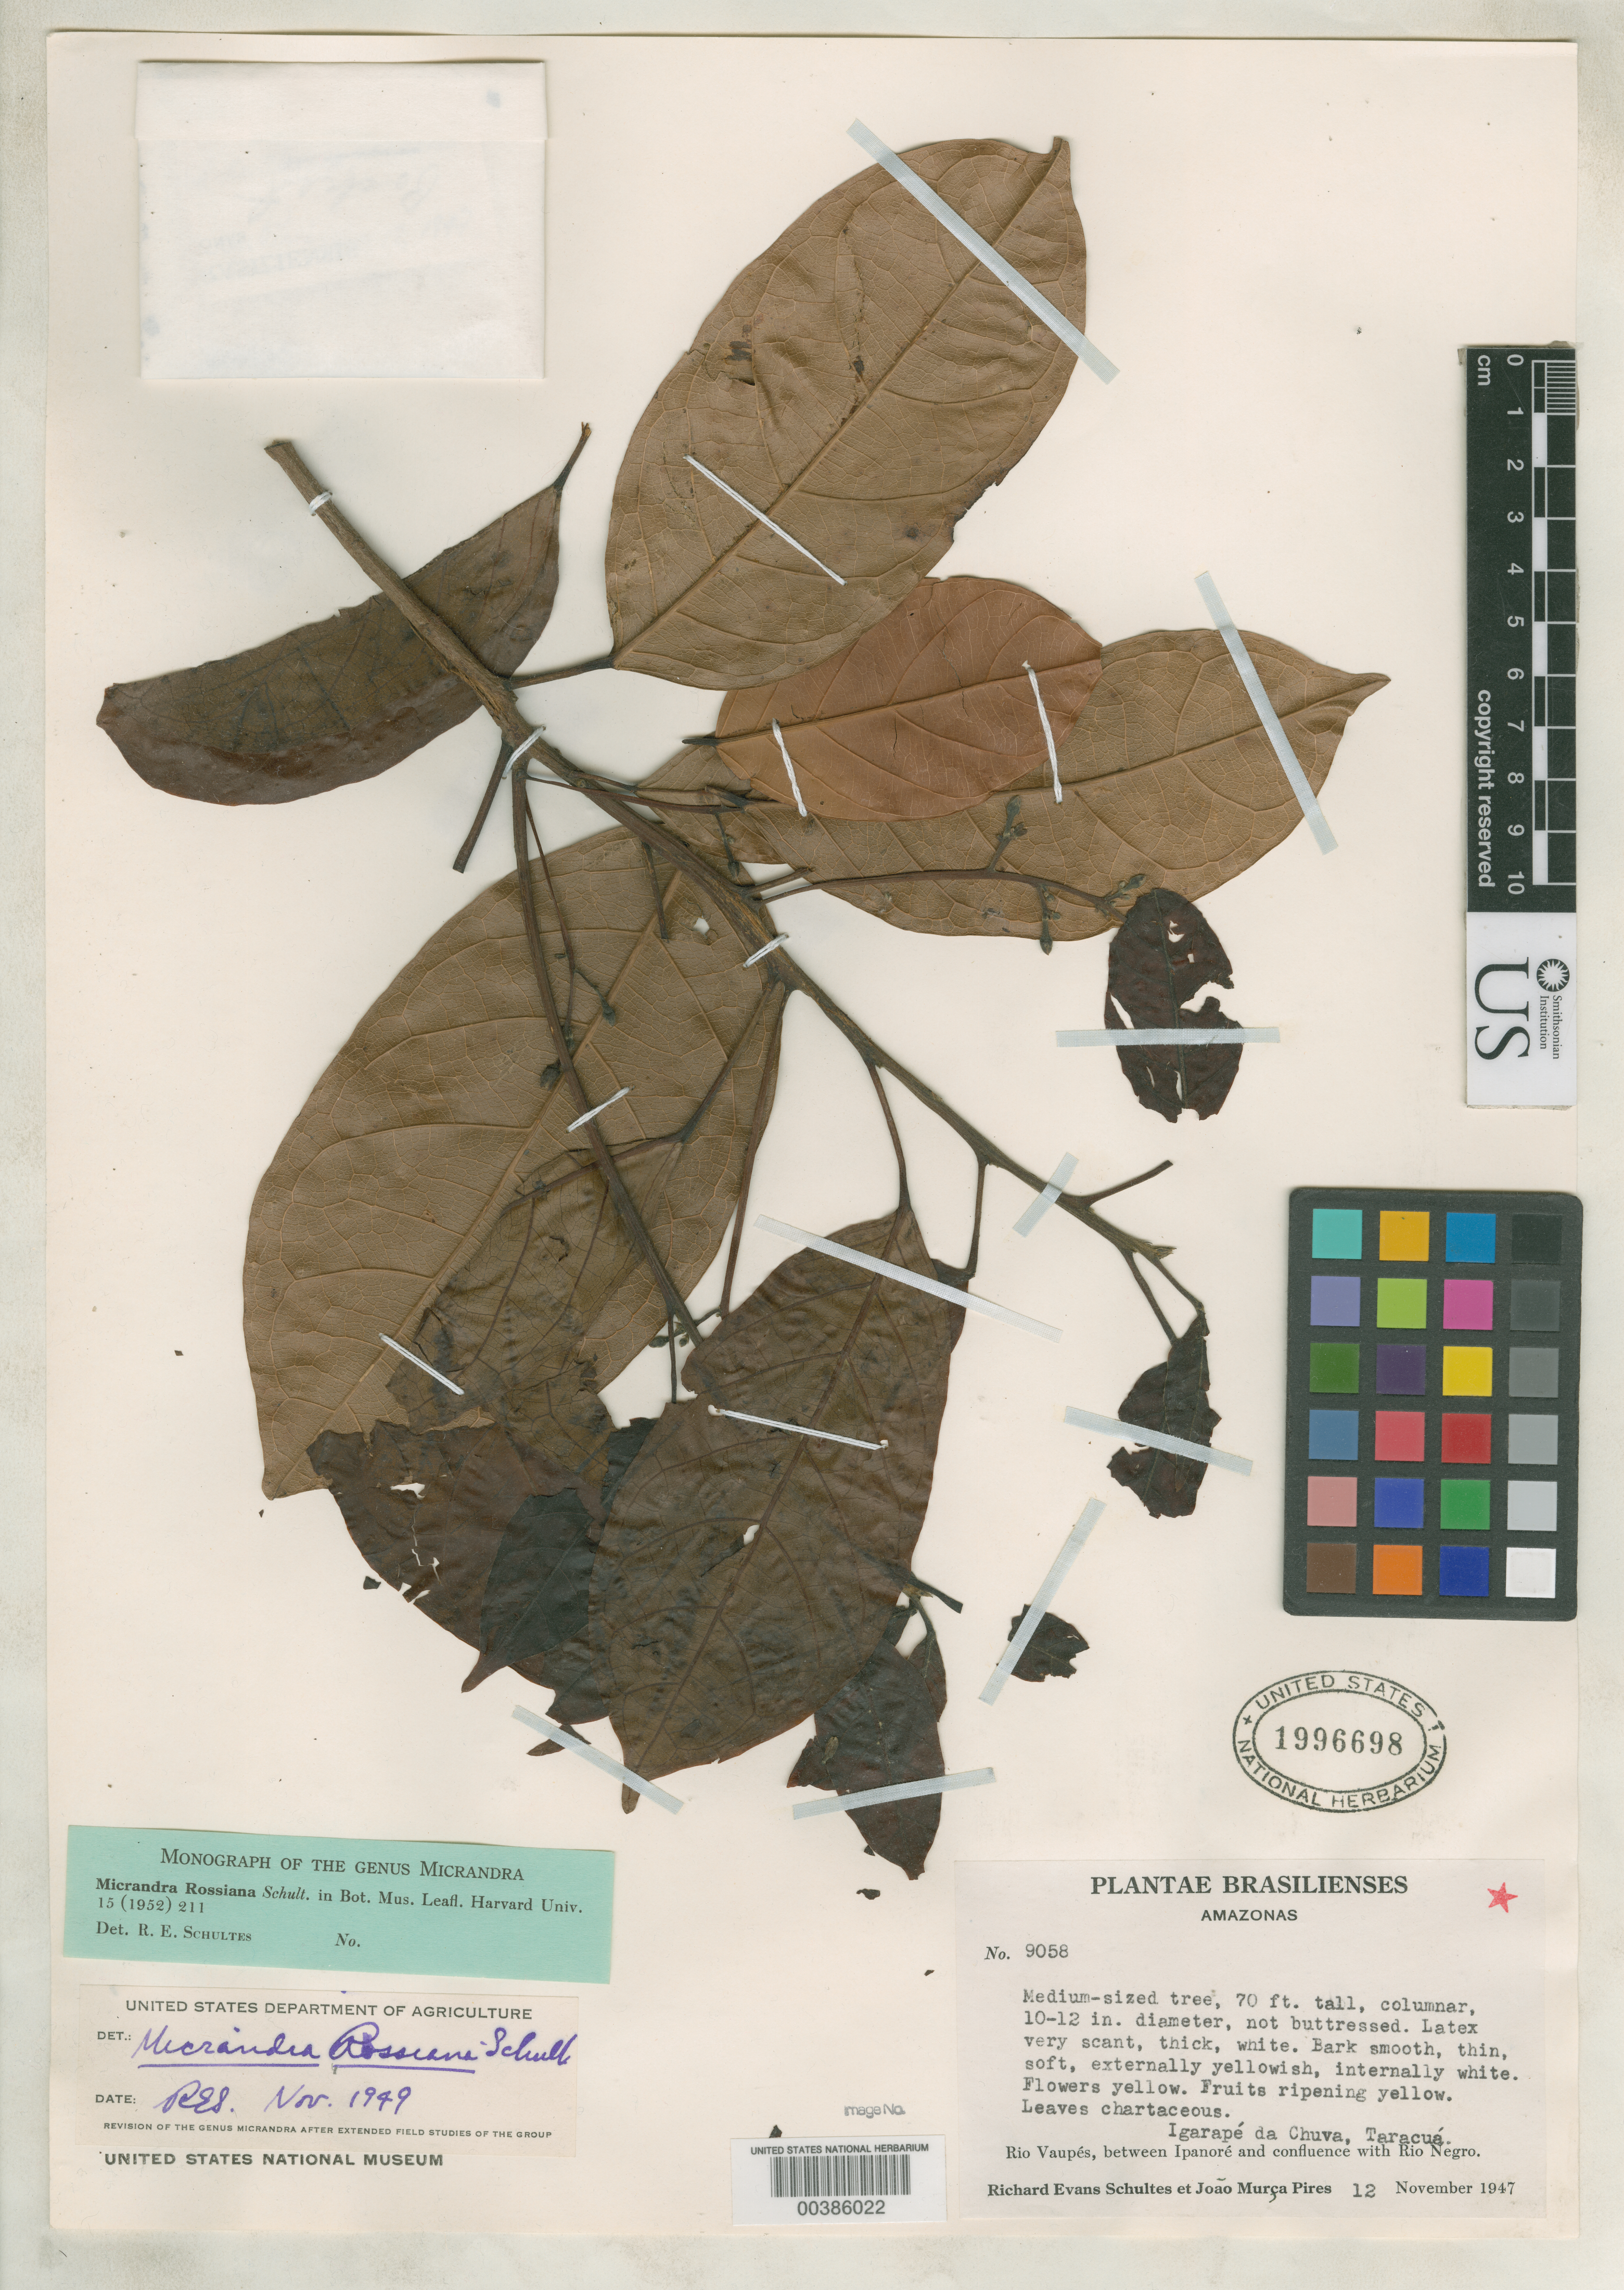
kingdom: Plantae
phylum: Tracheophyta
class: Magnoliopsida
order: Malpighiales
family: Euphorbiaceae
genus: Micrandra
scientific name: Micrandra rossiana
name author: R.E. Schult.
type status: Isotype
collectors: R. E. Schultes & J. M. Pires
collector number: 9058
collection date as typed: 12 Nov 1947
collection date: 1947-11-12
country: Brazil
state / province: Amazonas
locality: Igarape da Chuva, Taracua, Rio Vaupes, between Ipanore & confluence with Rio Negro.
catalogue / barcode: US 1996698